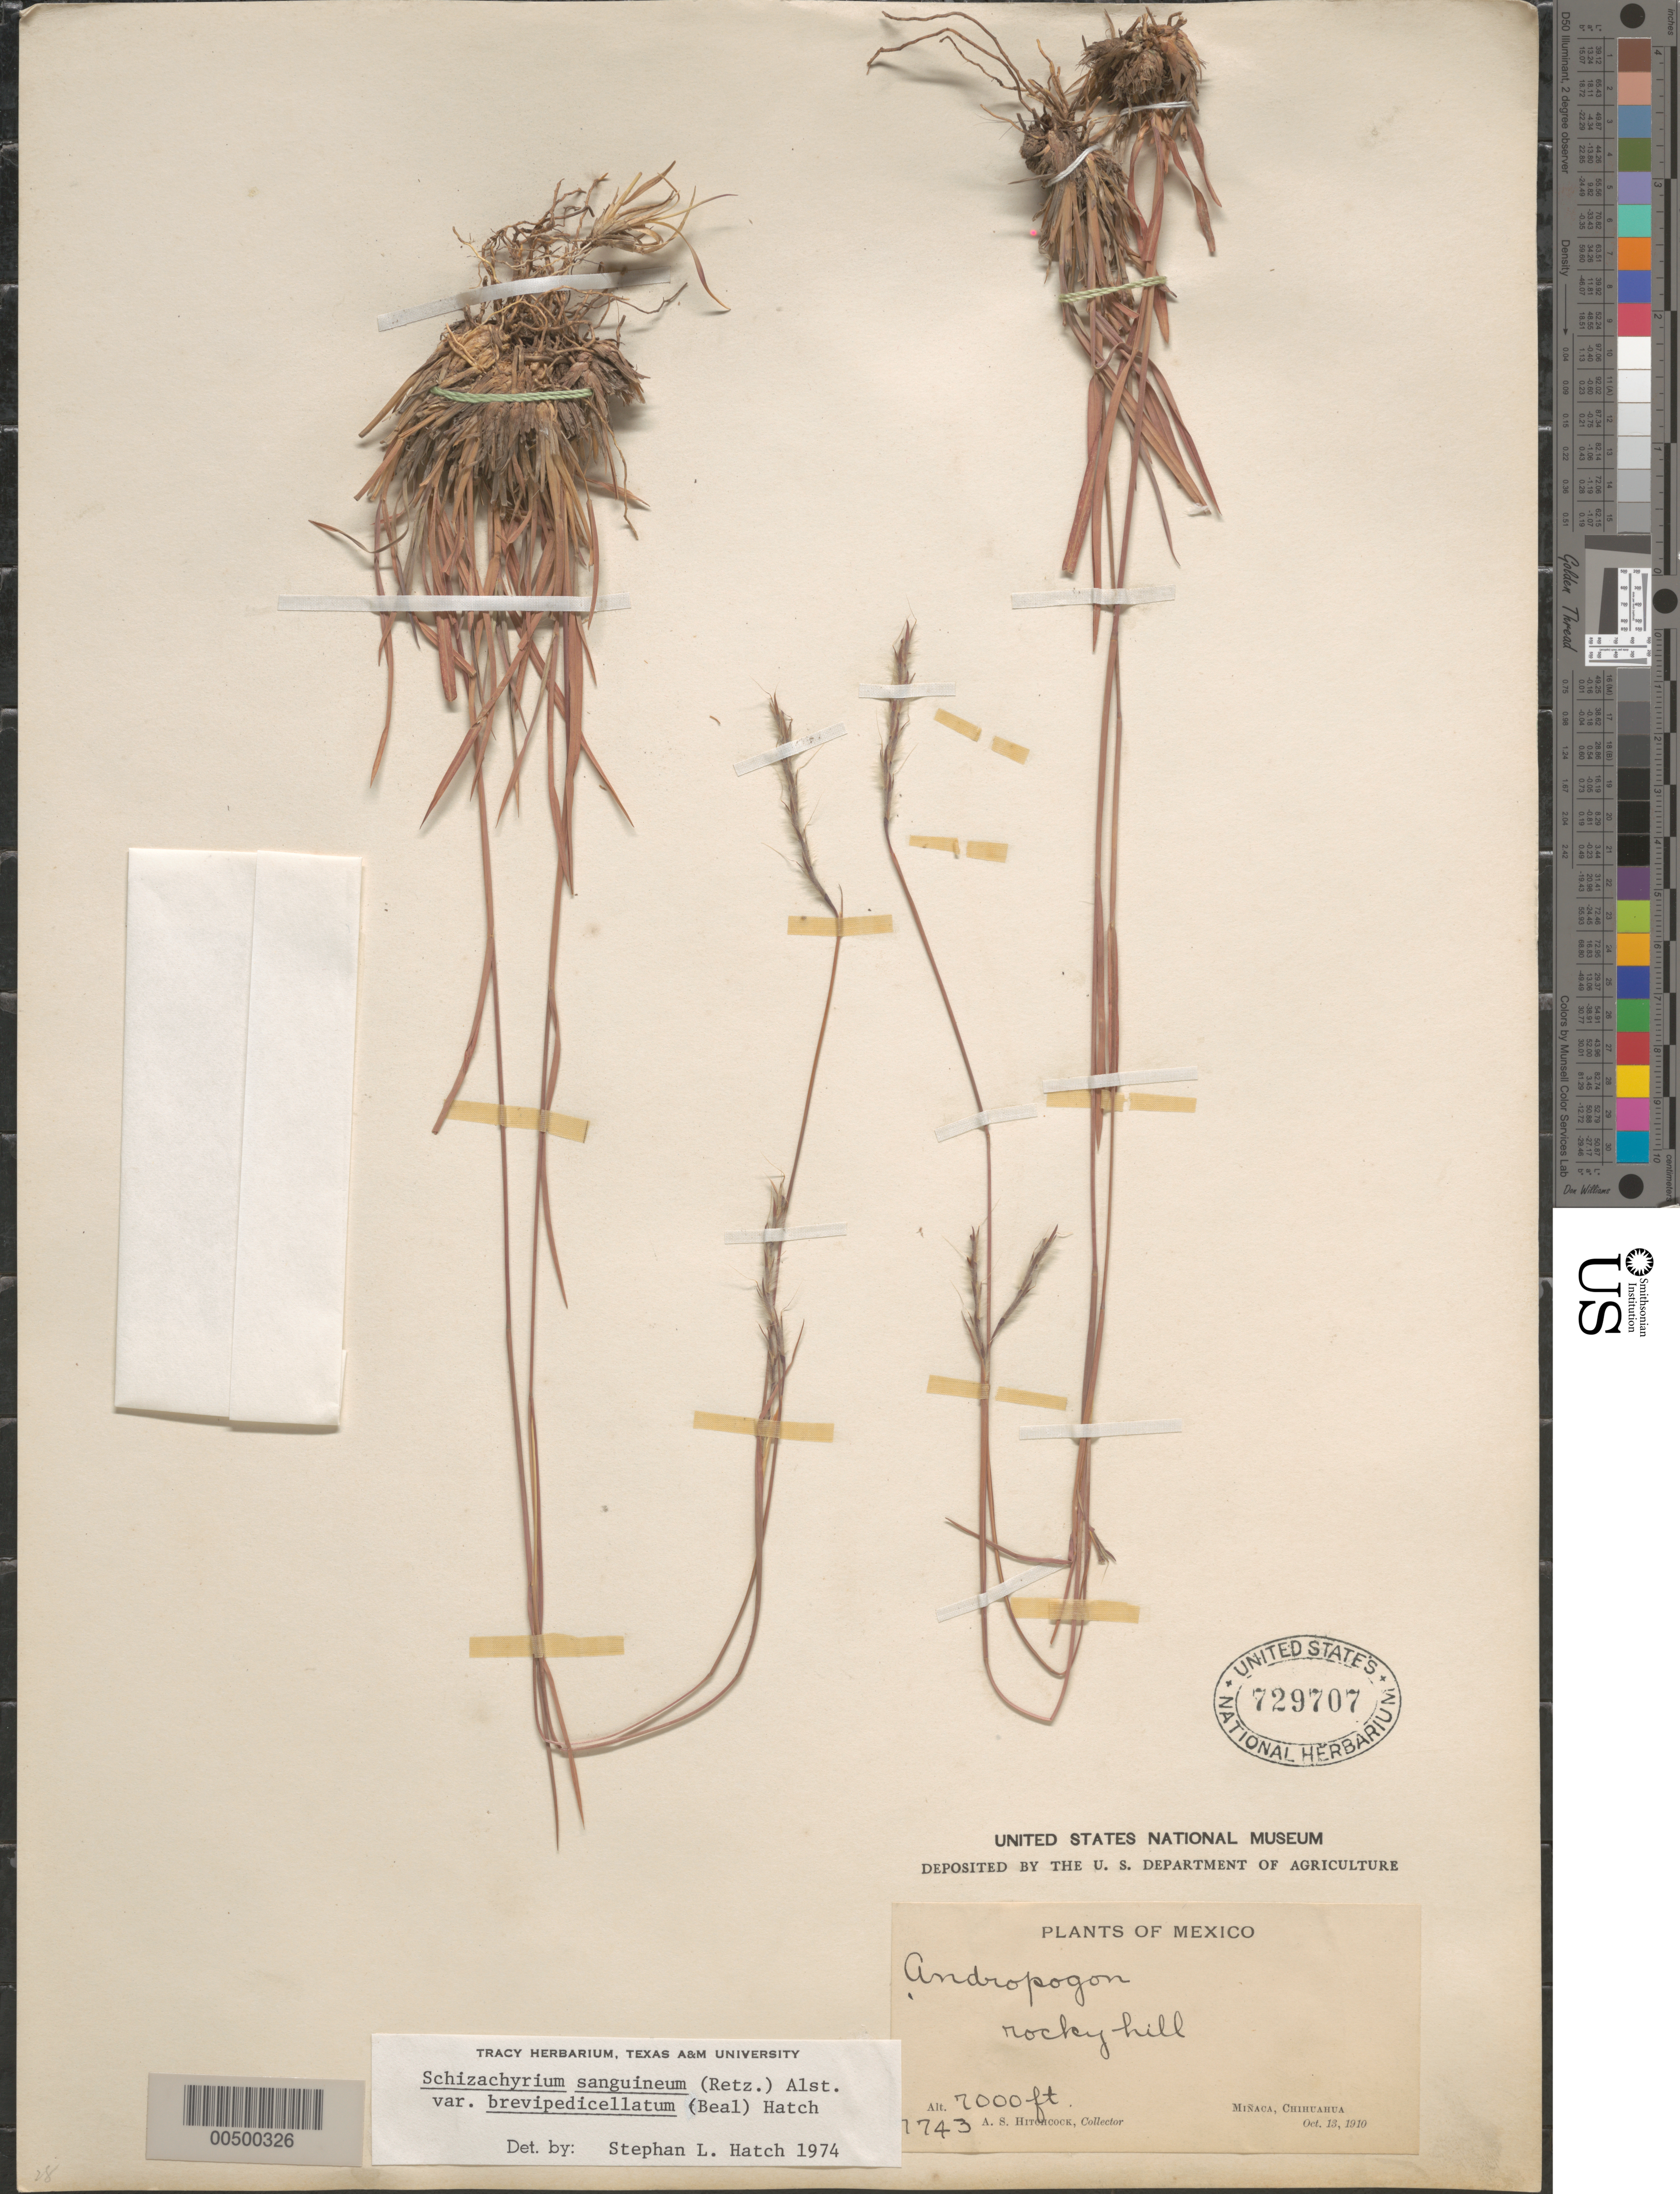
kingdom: Plantae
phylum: Tracheophyta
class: Liliopsida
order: Poales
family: Poaceae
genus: Schizachyrium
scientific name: Schizachyrium sanguineum var. brevipedicellatum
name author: (W.J. Beal) S.L. Hatch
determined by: Hatch, S. L.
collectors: A. S. Hitchcock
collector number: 1743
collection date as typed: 13 Oct 1910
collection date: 1910-10-13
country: Mexico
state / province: Chihuahua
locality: Miñaca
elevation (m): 2134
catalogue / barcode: US 729707